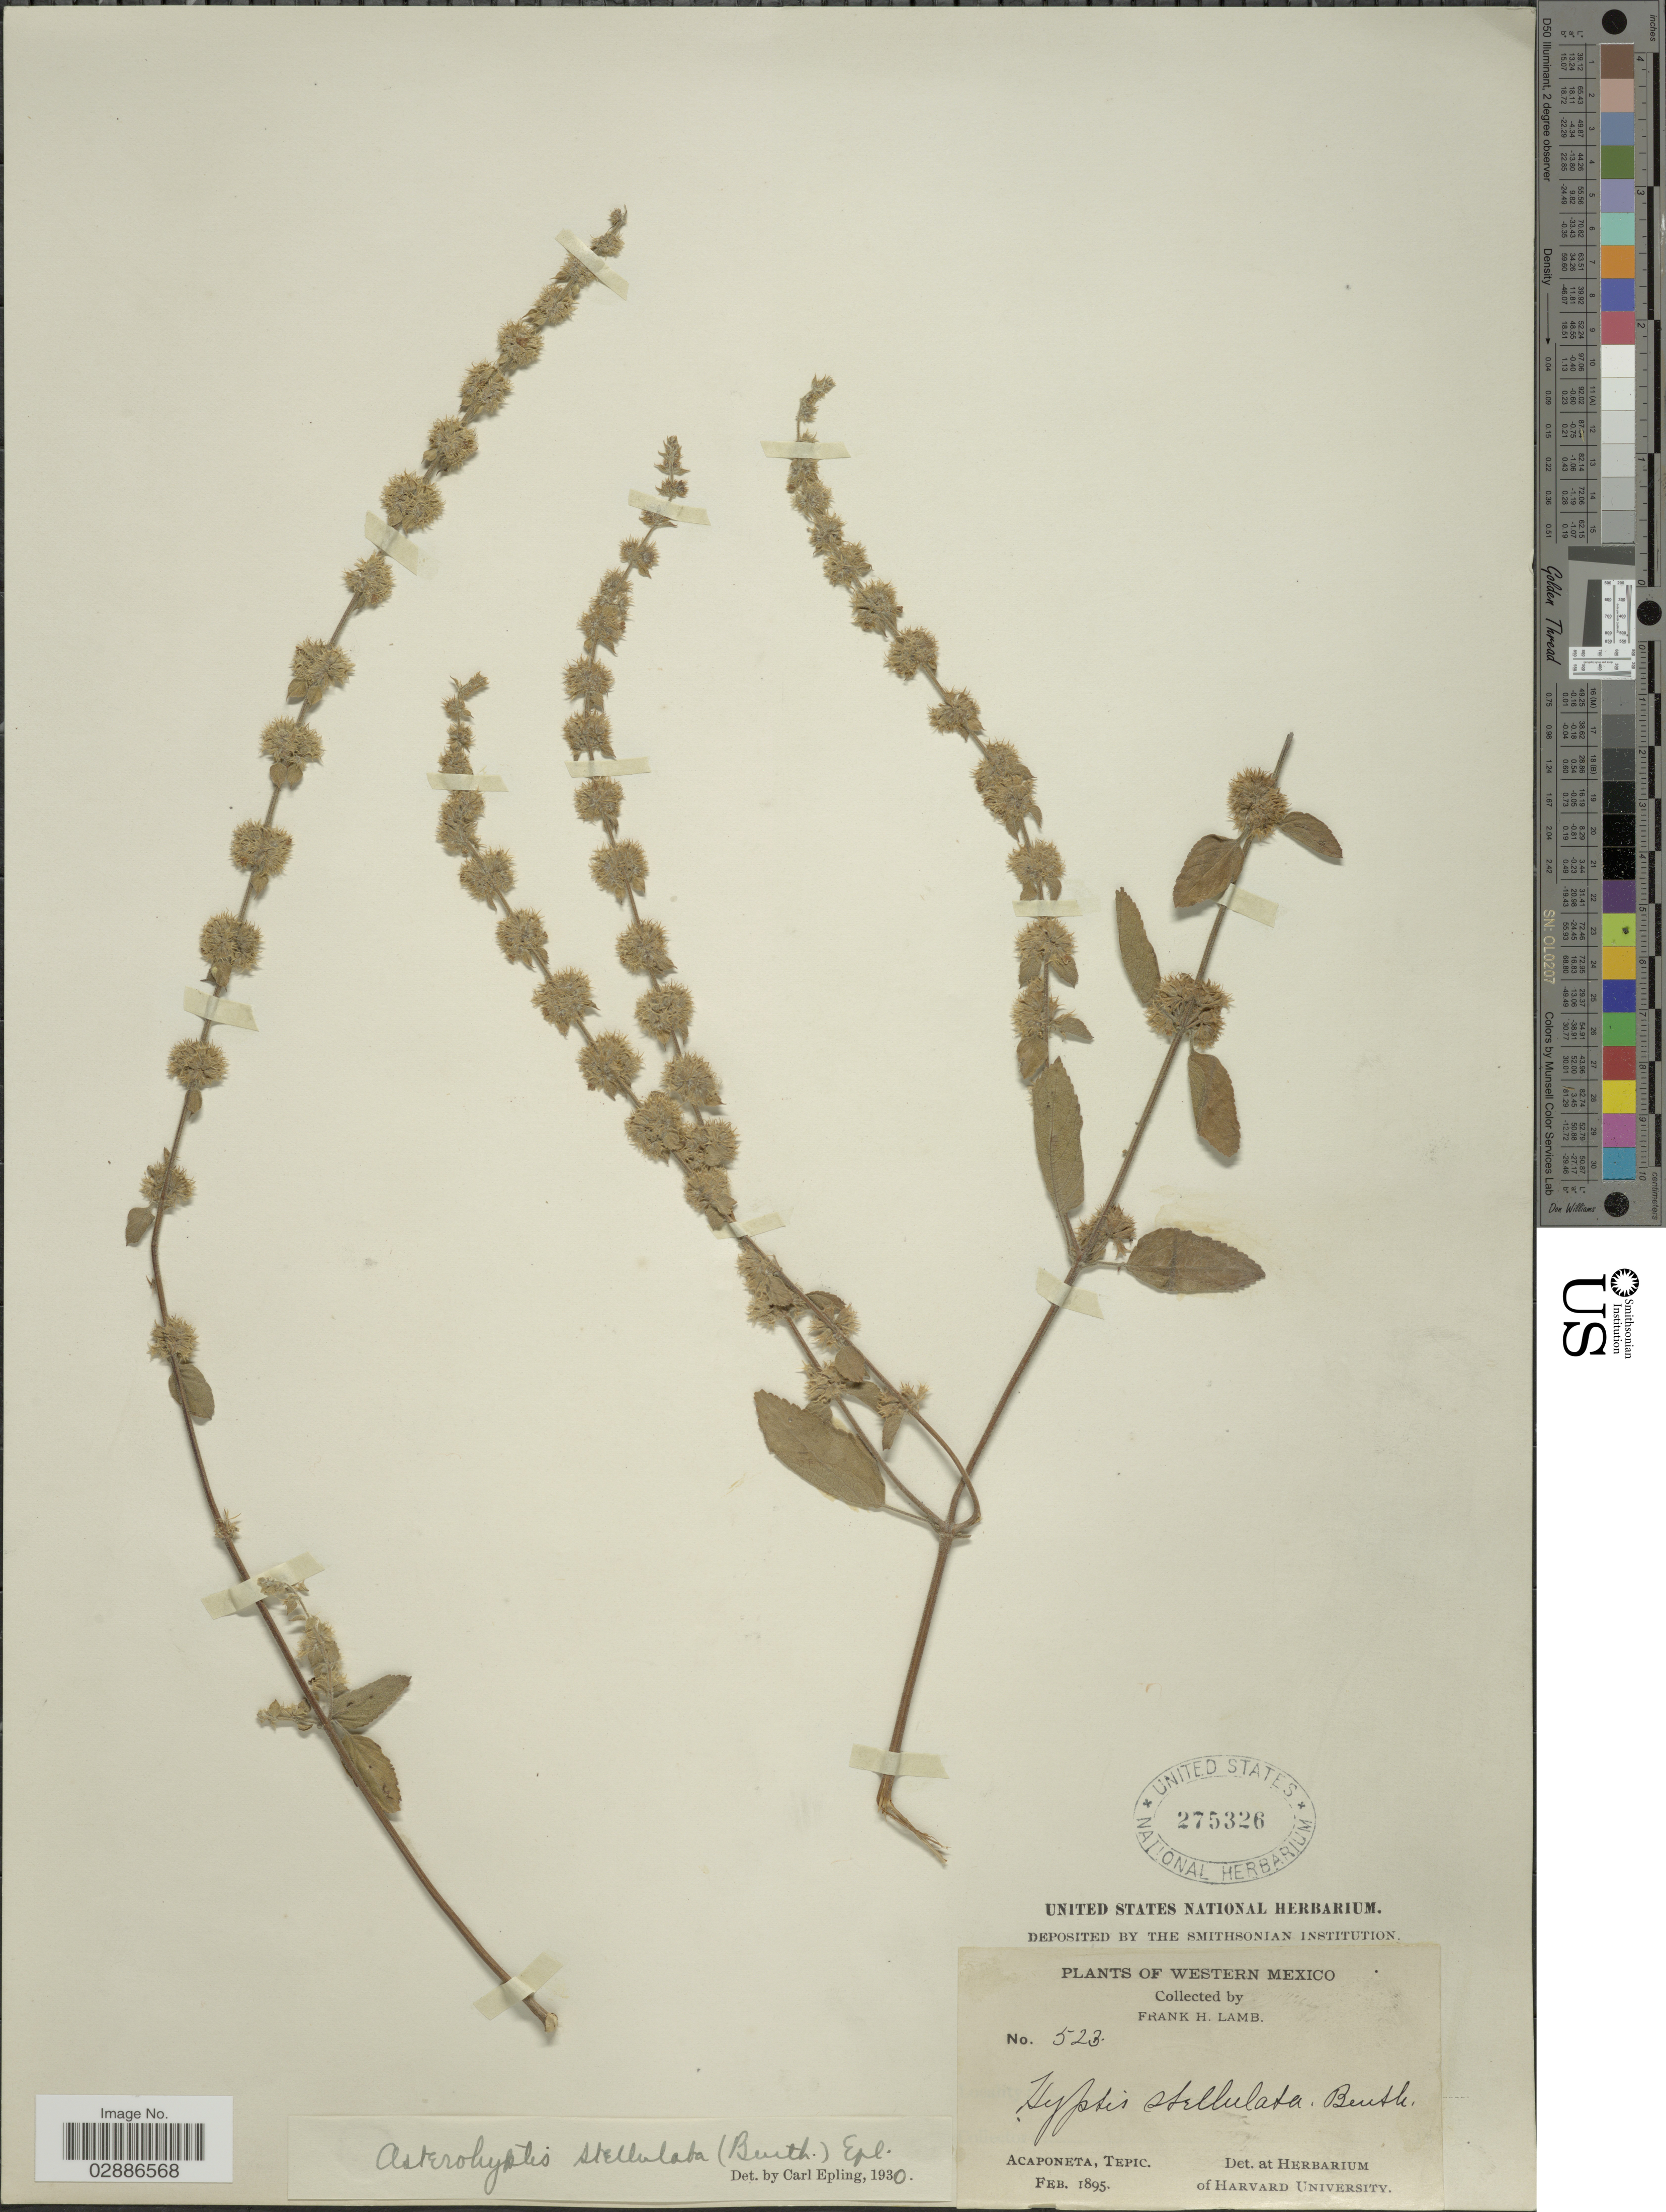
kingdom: Plantae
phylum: Tracheophyta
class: Magnoliopsida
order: Lamiales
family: Lamiaceae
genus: Asterohyptis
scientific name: Asterohyptis stellulata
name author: (Benth.) Epling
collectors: F. H. Lamb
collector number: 523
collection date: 1895-02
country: Mexico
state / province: Nayarit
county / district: Acaponeta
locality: Acaponeta, Tepic Territory [now Nayarit].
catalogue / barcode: US 275326